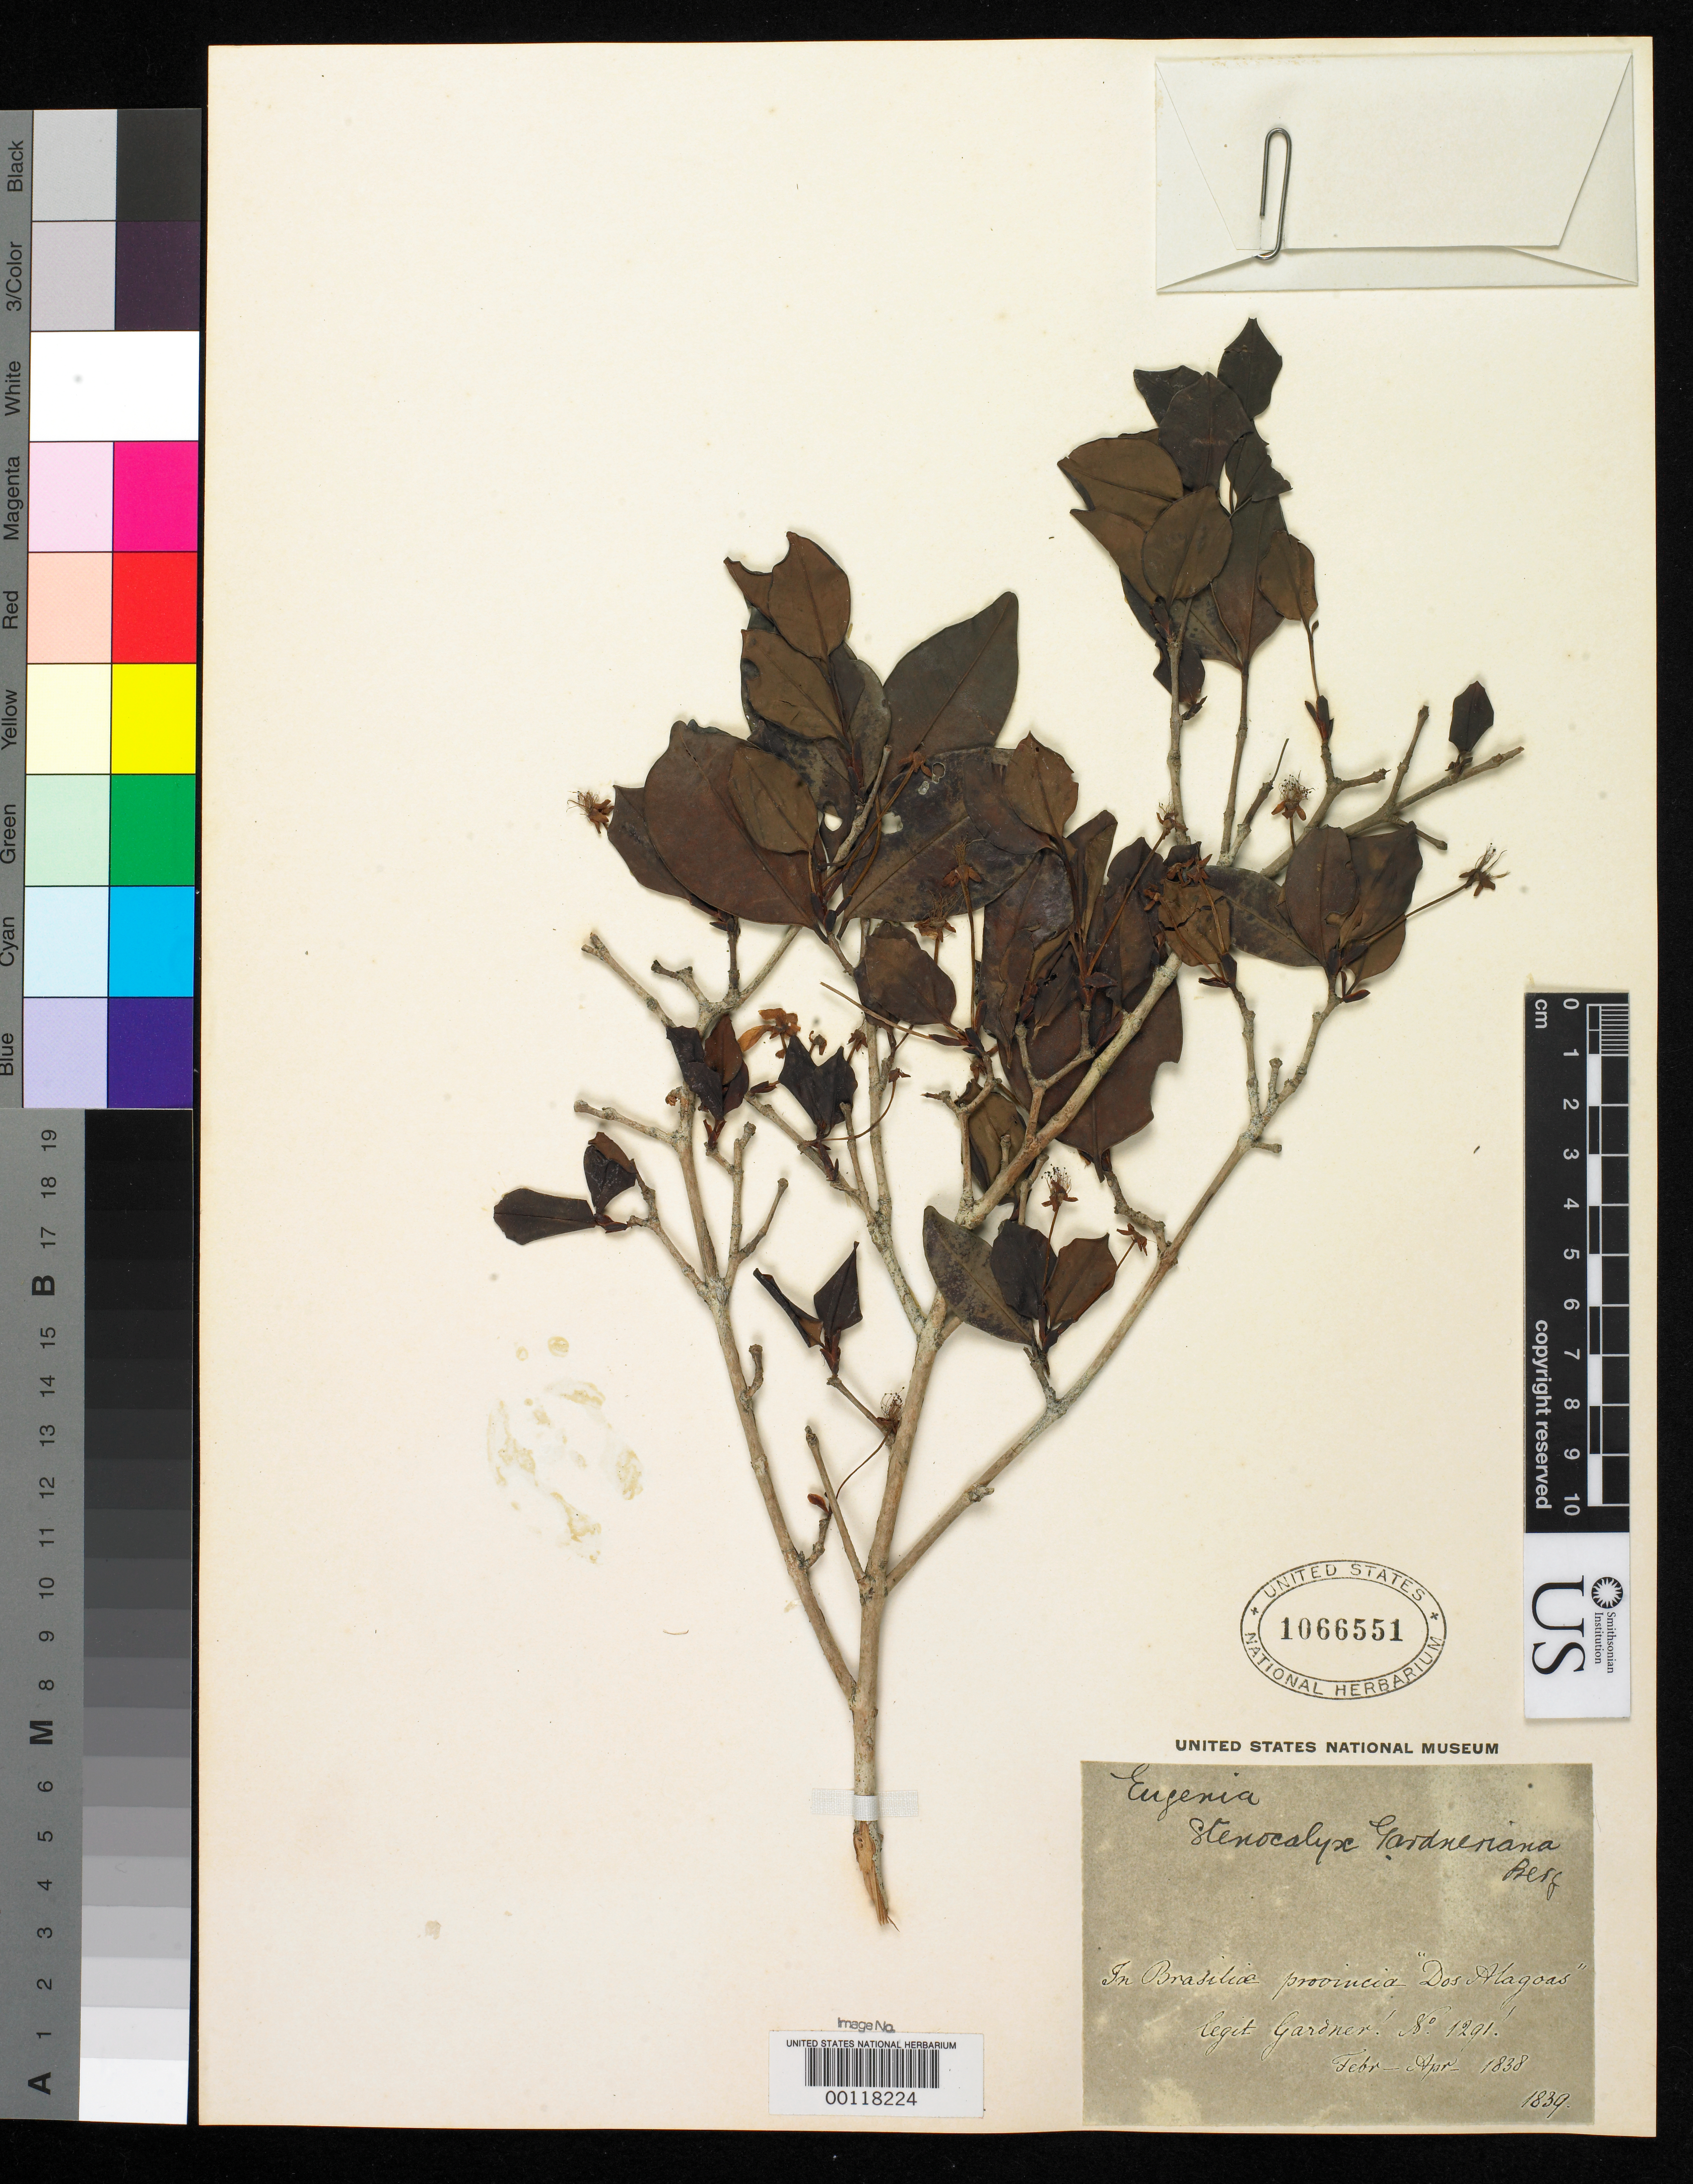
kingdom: Plantae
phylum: Tracheophyta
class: Magnoliopsida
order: Myrtales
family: Myrtaceae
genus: Stenocalyx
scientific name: Stenocalyx gardnerianus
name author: O. Berg in Mart.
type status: Isotype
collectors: G. Gardner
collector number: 1291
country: Brazil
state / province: Alagoas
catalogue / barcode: US 1066551